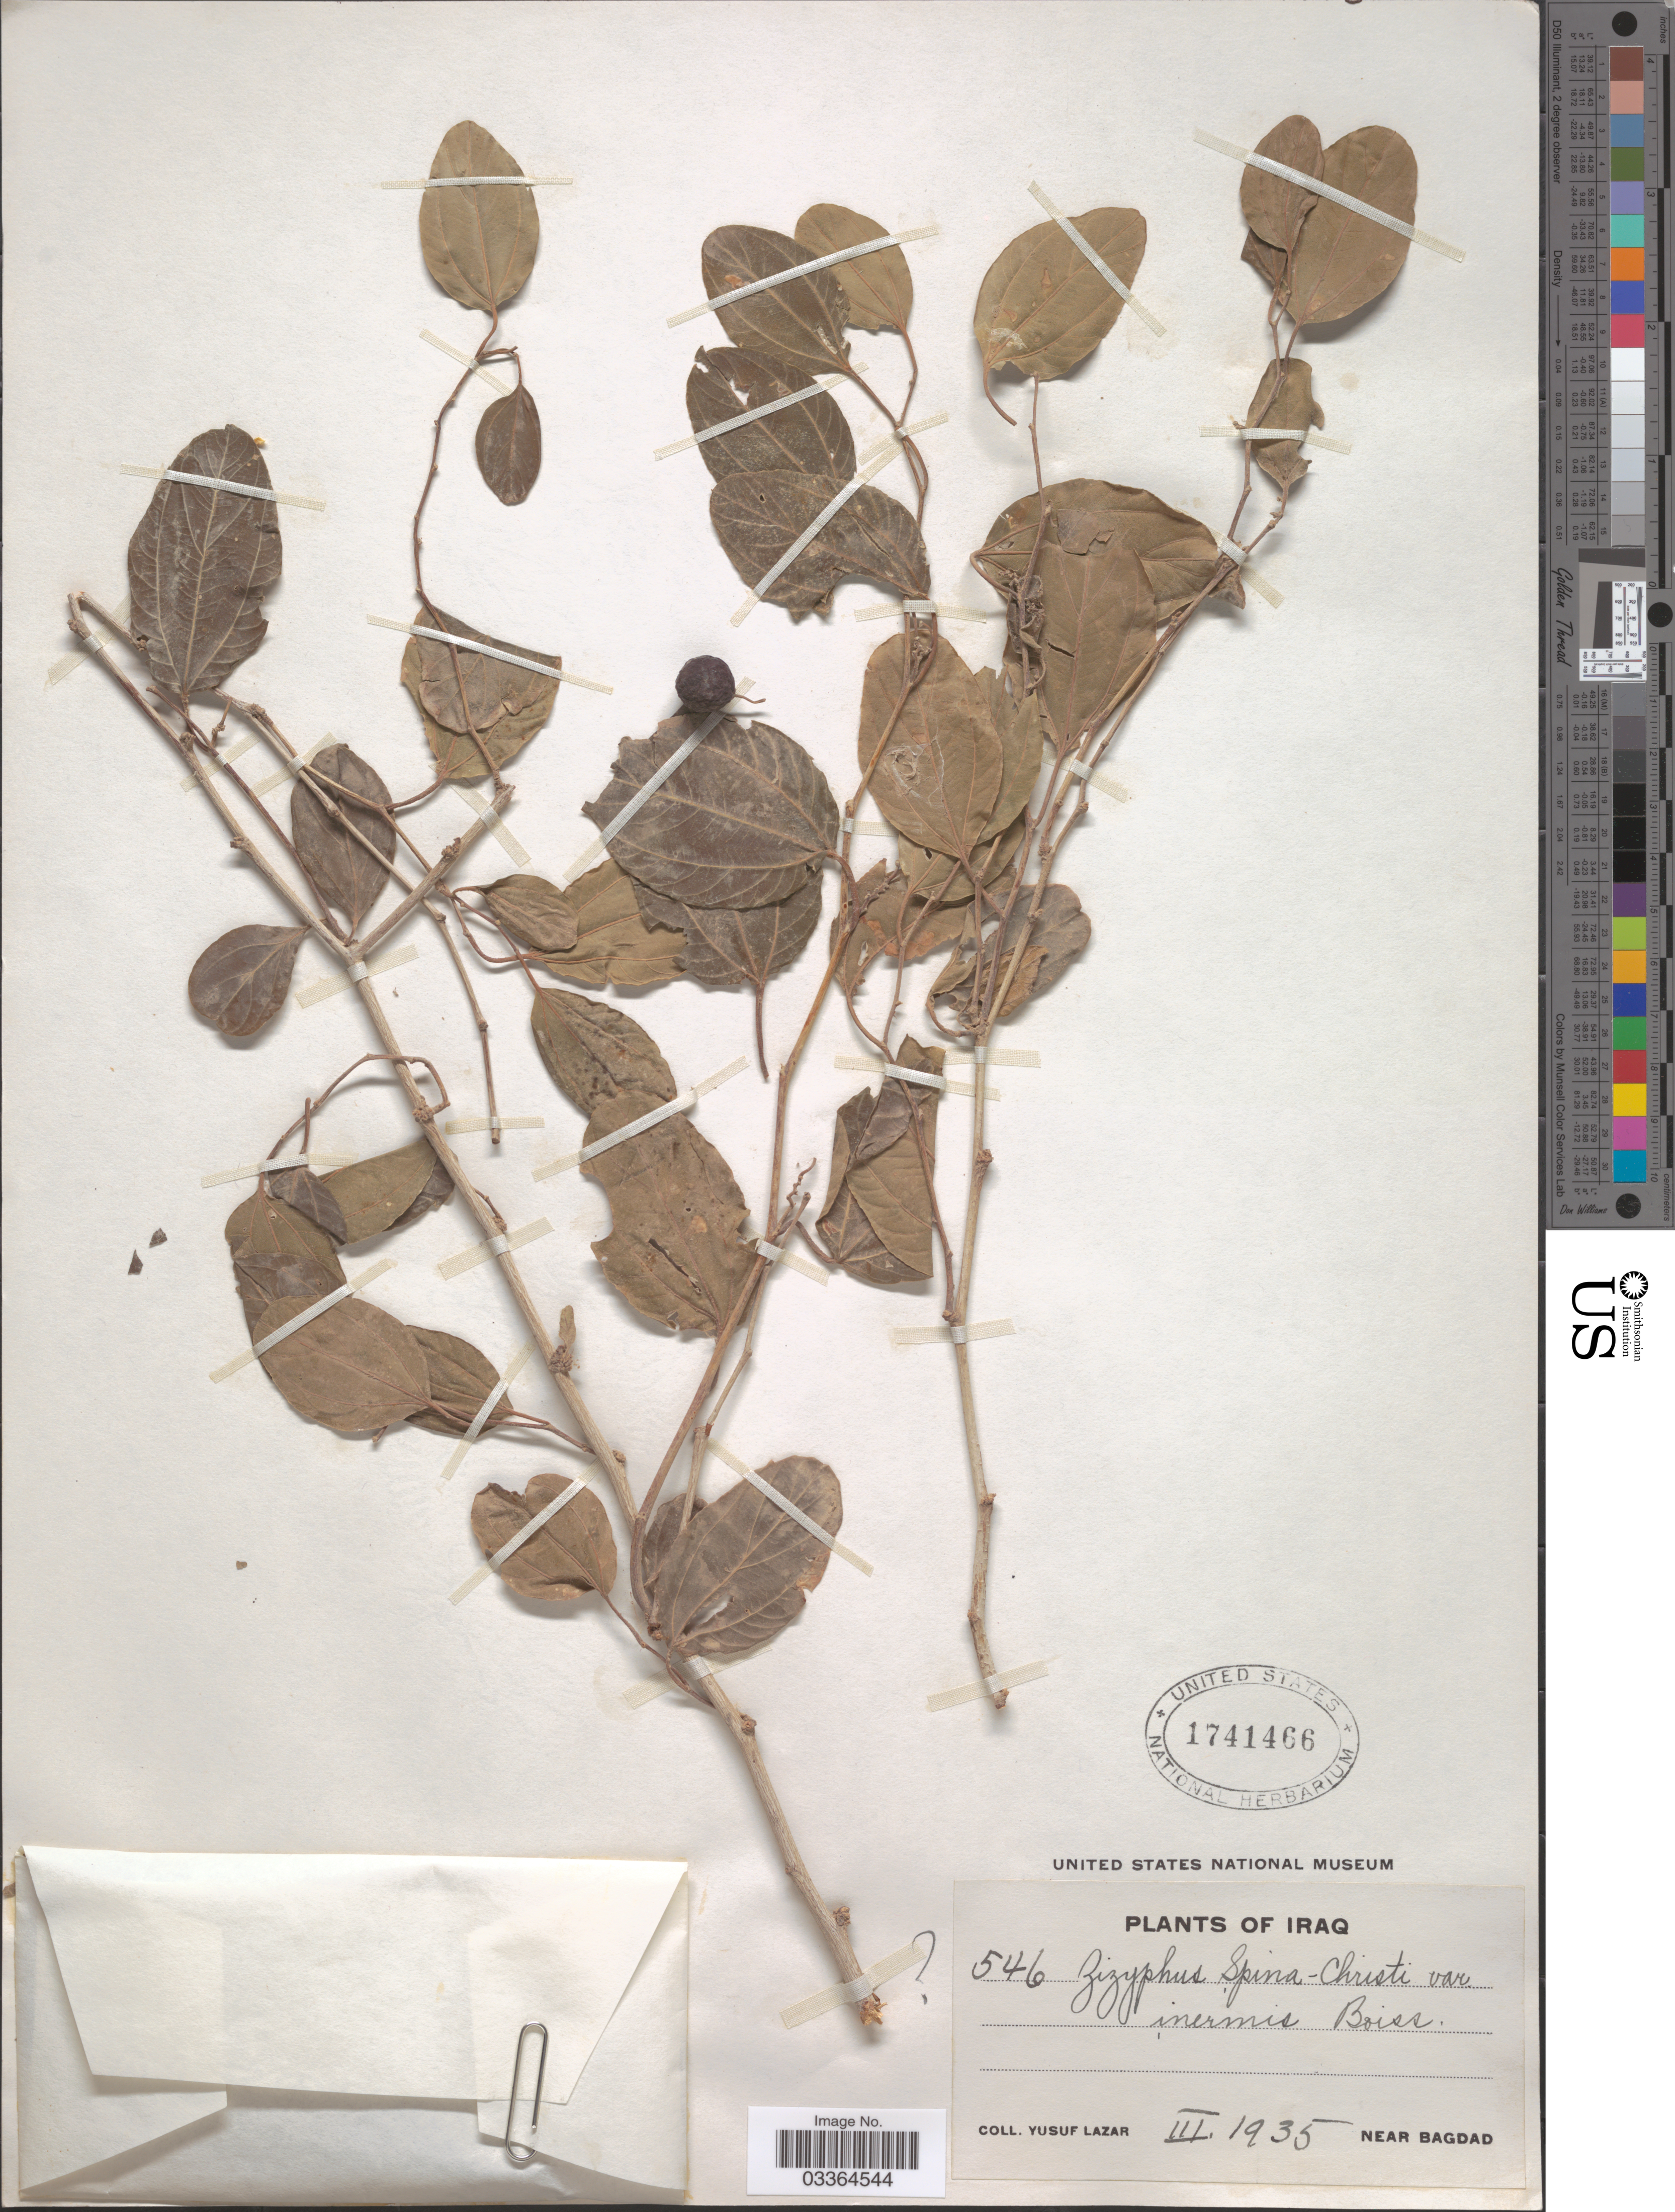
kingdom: Plantae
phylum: Tracheophyta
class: Magnoliopsida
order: Rosales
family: Rhamnaceae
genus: Ziziphus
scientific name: Ziziphus spina-christi var. inermis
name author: Boiss.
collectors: Y. Lazar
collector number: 546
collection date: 1935-03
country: Iraq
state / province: Baghdad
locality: Near Bagdad.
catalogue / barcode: US 1741466